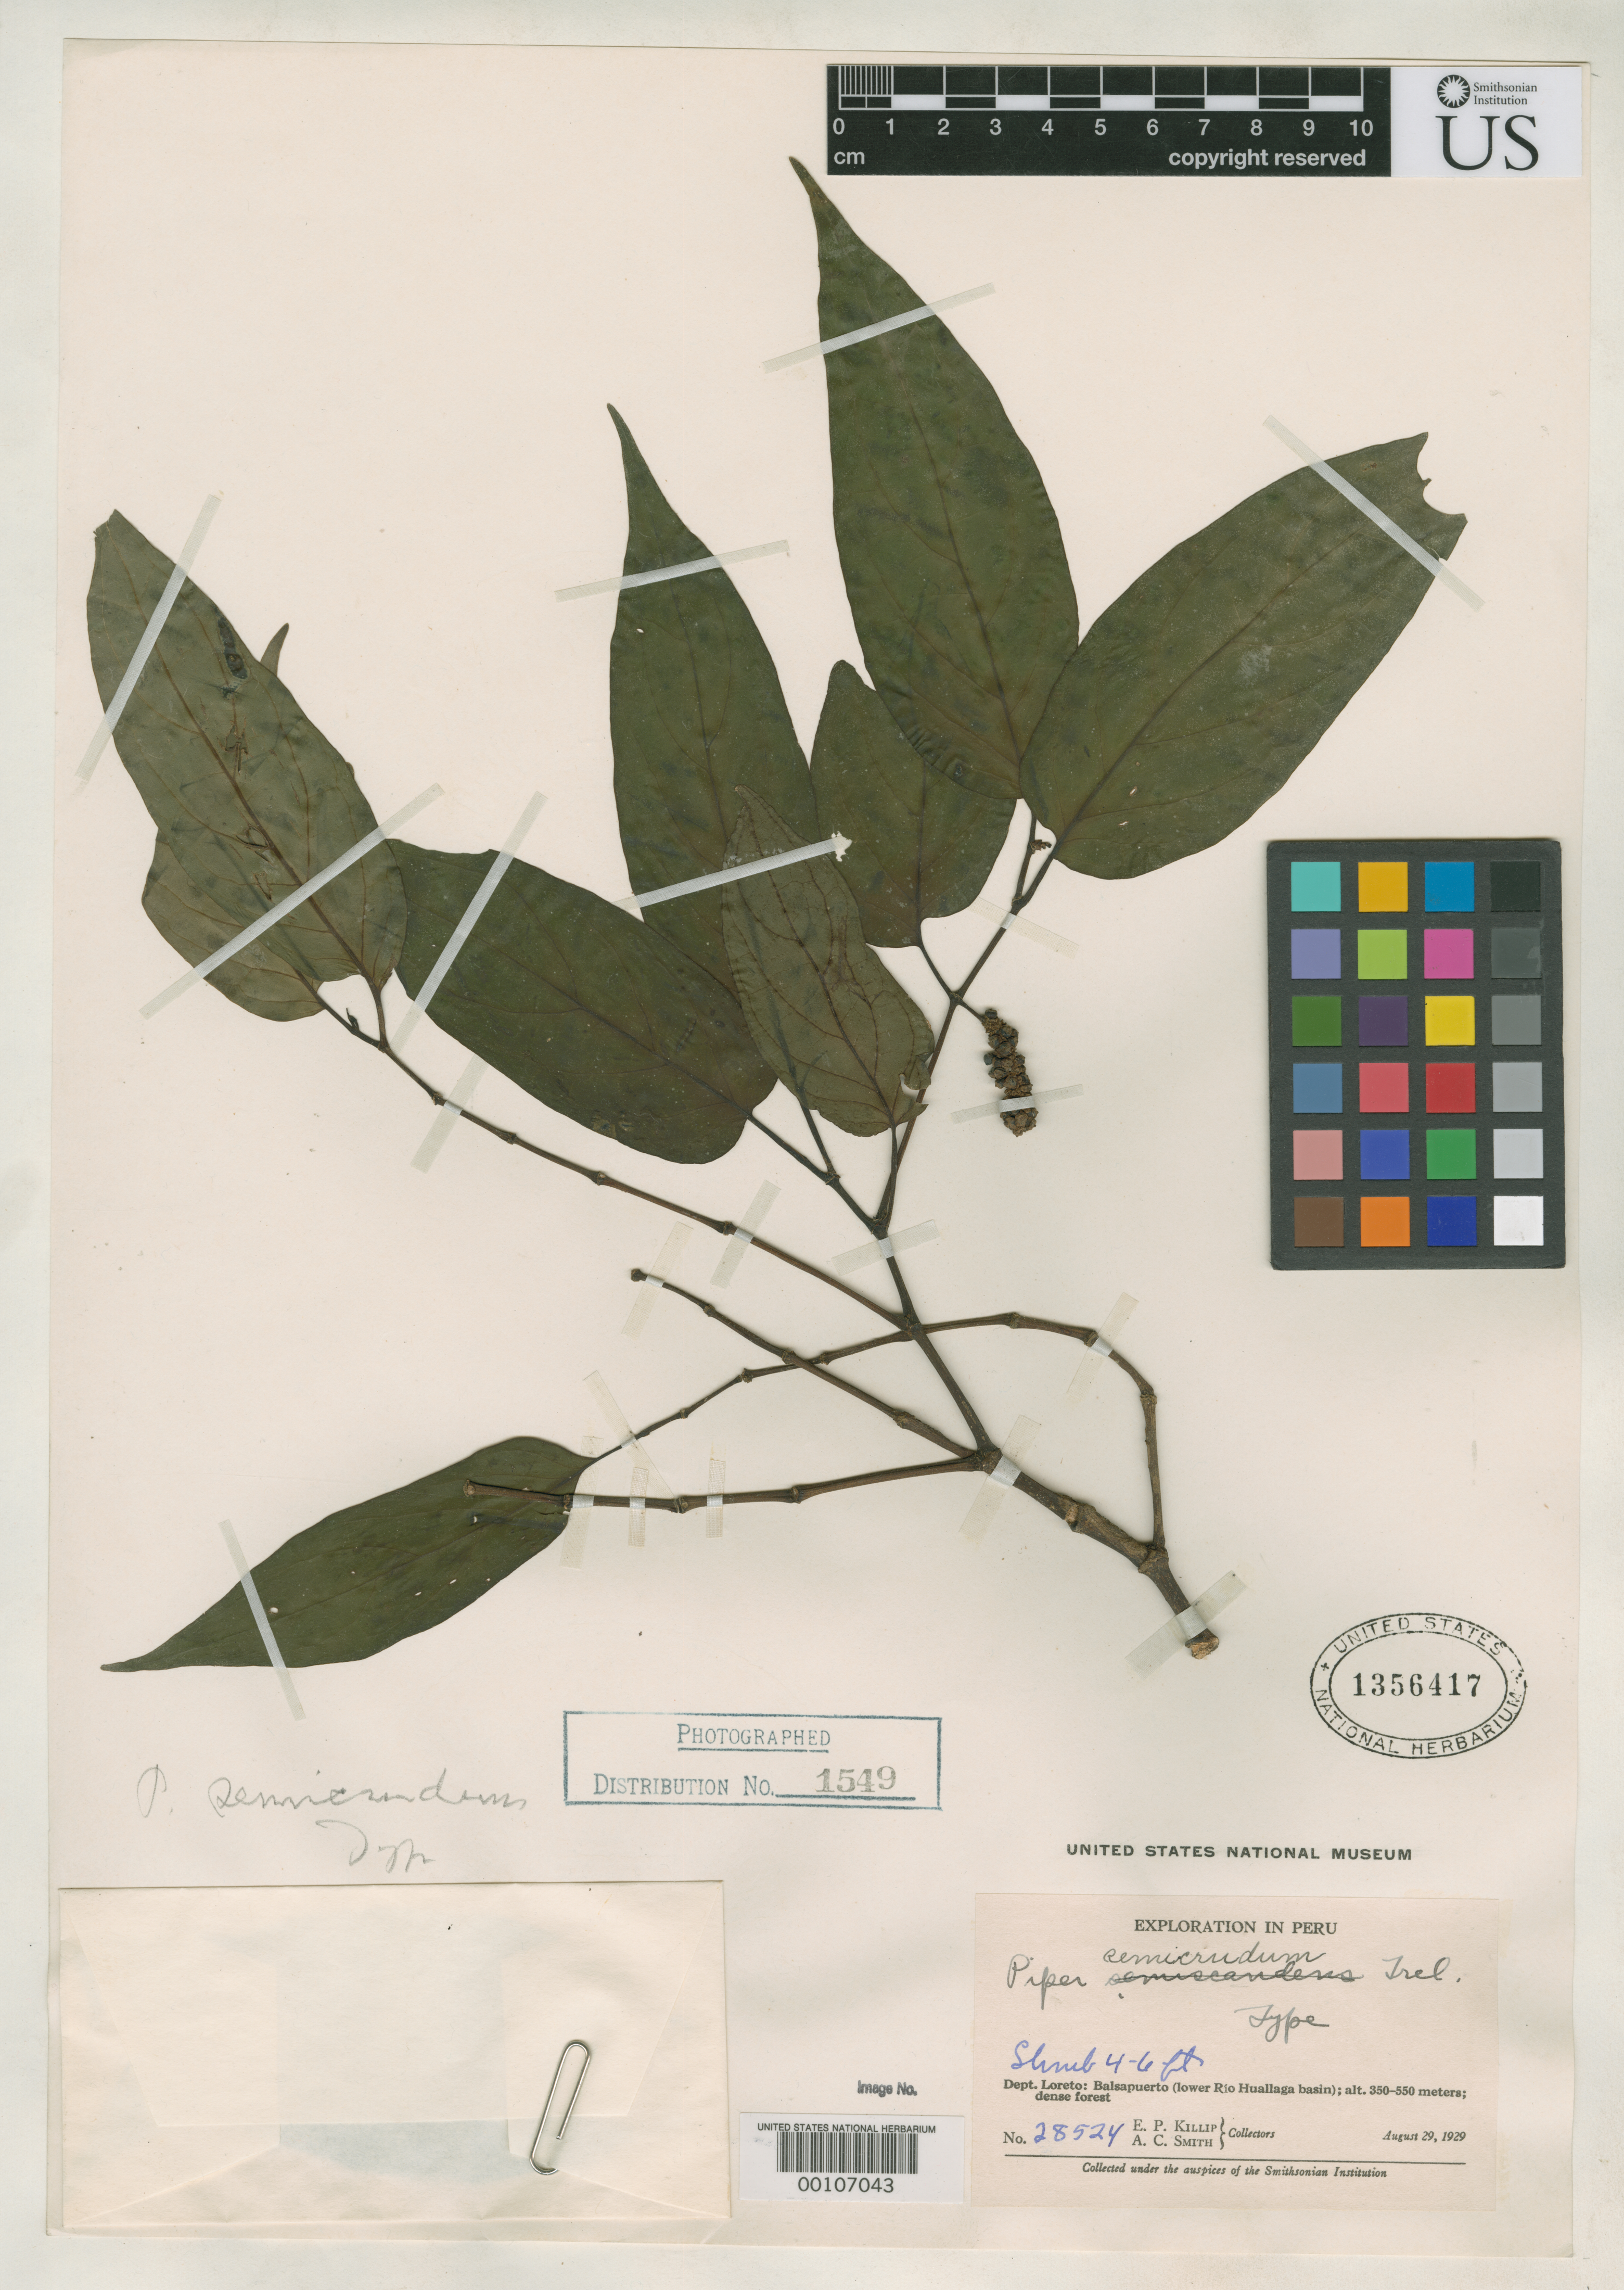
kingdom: Plantae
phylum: Tracheophyta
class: Magnoliopsida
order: Piperales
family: Piperaceae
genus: Piper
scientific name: Piper semicrudum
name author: Trel. in J.F. Macbr.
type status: Holotype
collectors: E. P. Killip & A. C. Smith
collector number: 28524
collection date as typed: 29 Aug 1929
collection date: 1929-08-29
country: Peru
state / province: Loreto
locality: Balsapuerto.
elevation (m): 350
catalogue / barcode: US 1356417